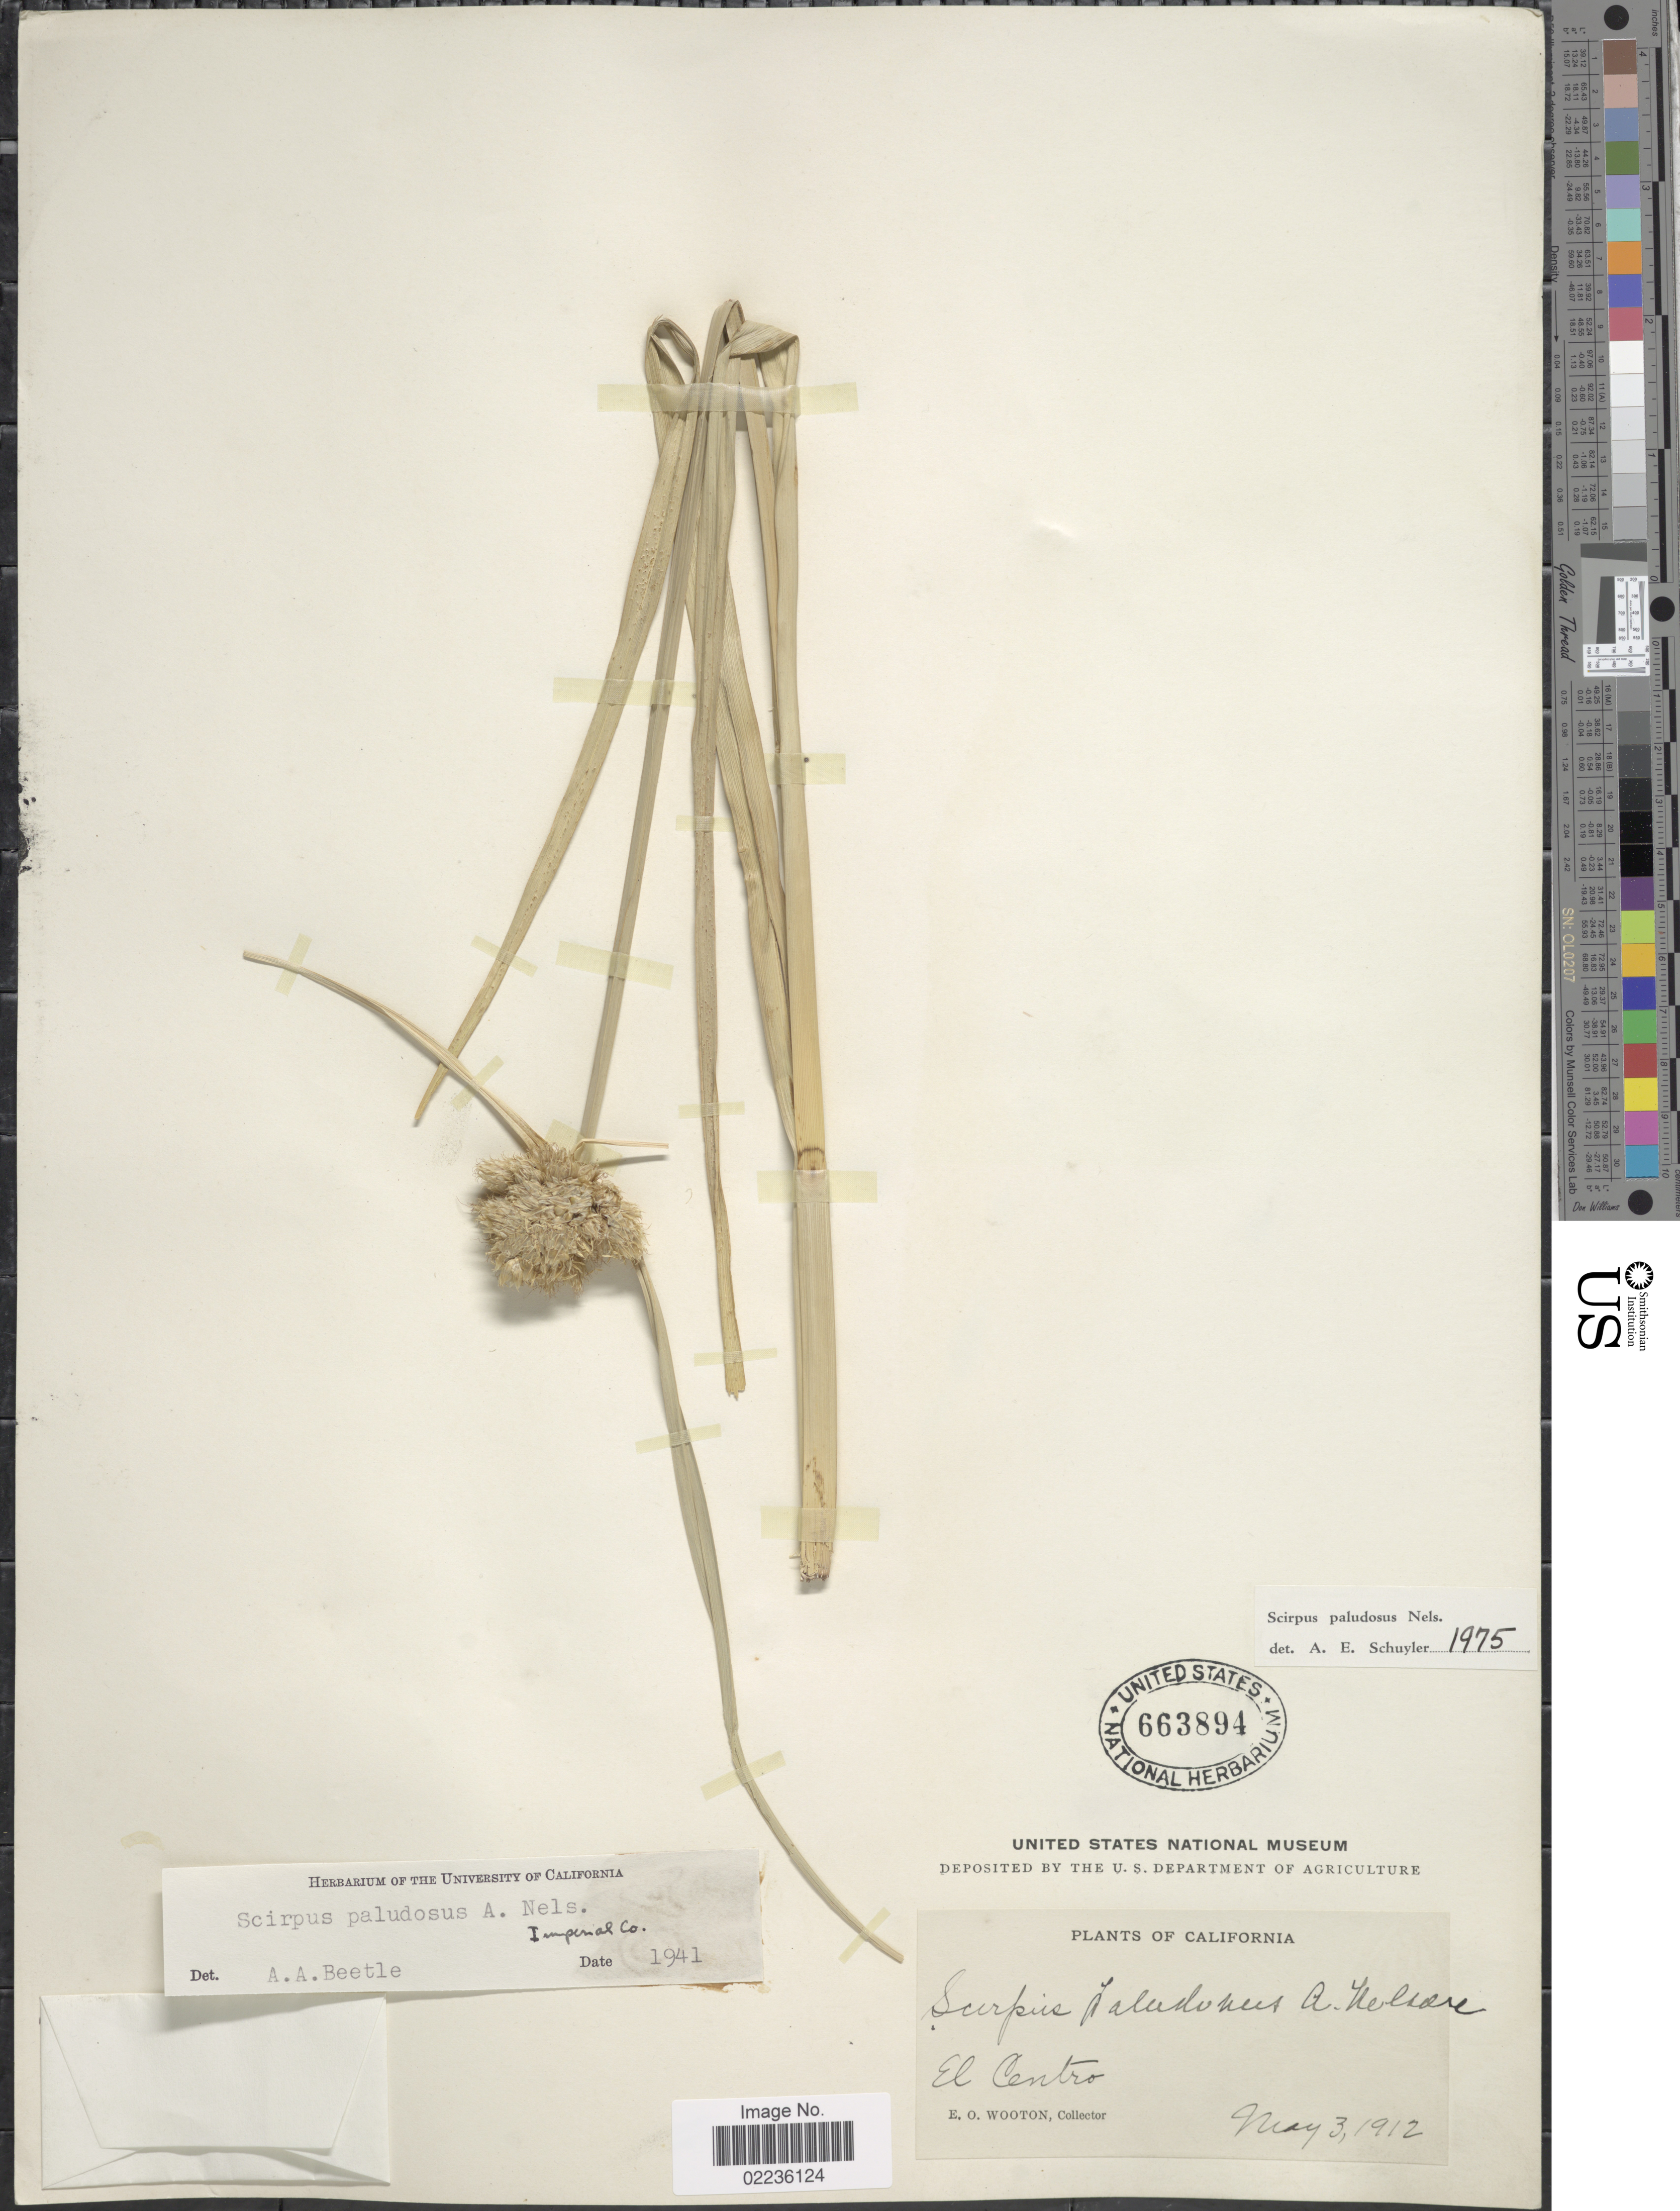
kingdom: Plantae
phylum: Tracheophyta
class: Liliopsida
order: Poales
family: Cyperaceae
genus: Bolboschoenus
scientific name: Bolboschoenus maritimus subsp. paludosus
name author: (A. Nelson) T. Koyama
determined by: Strong, M. T., (US), Smithsonian Institution - National Museum of Natural History (UNITED STATES)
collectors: E. O. Wooton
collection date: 1912-05-03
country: United States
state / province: California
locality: El Centro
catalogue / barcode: US 663894